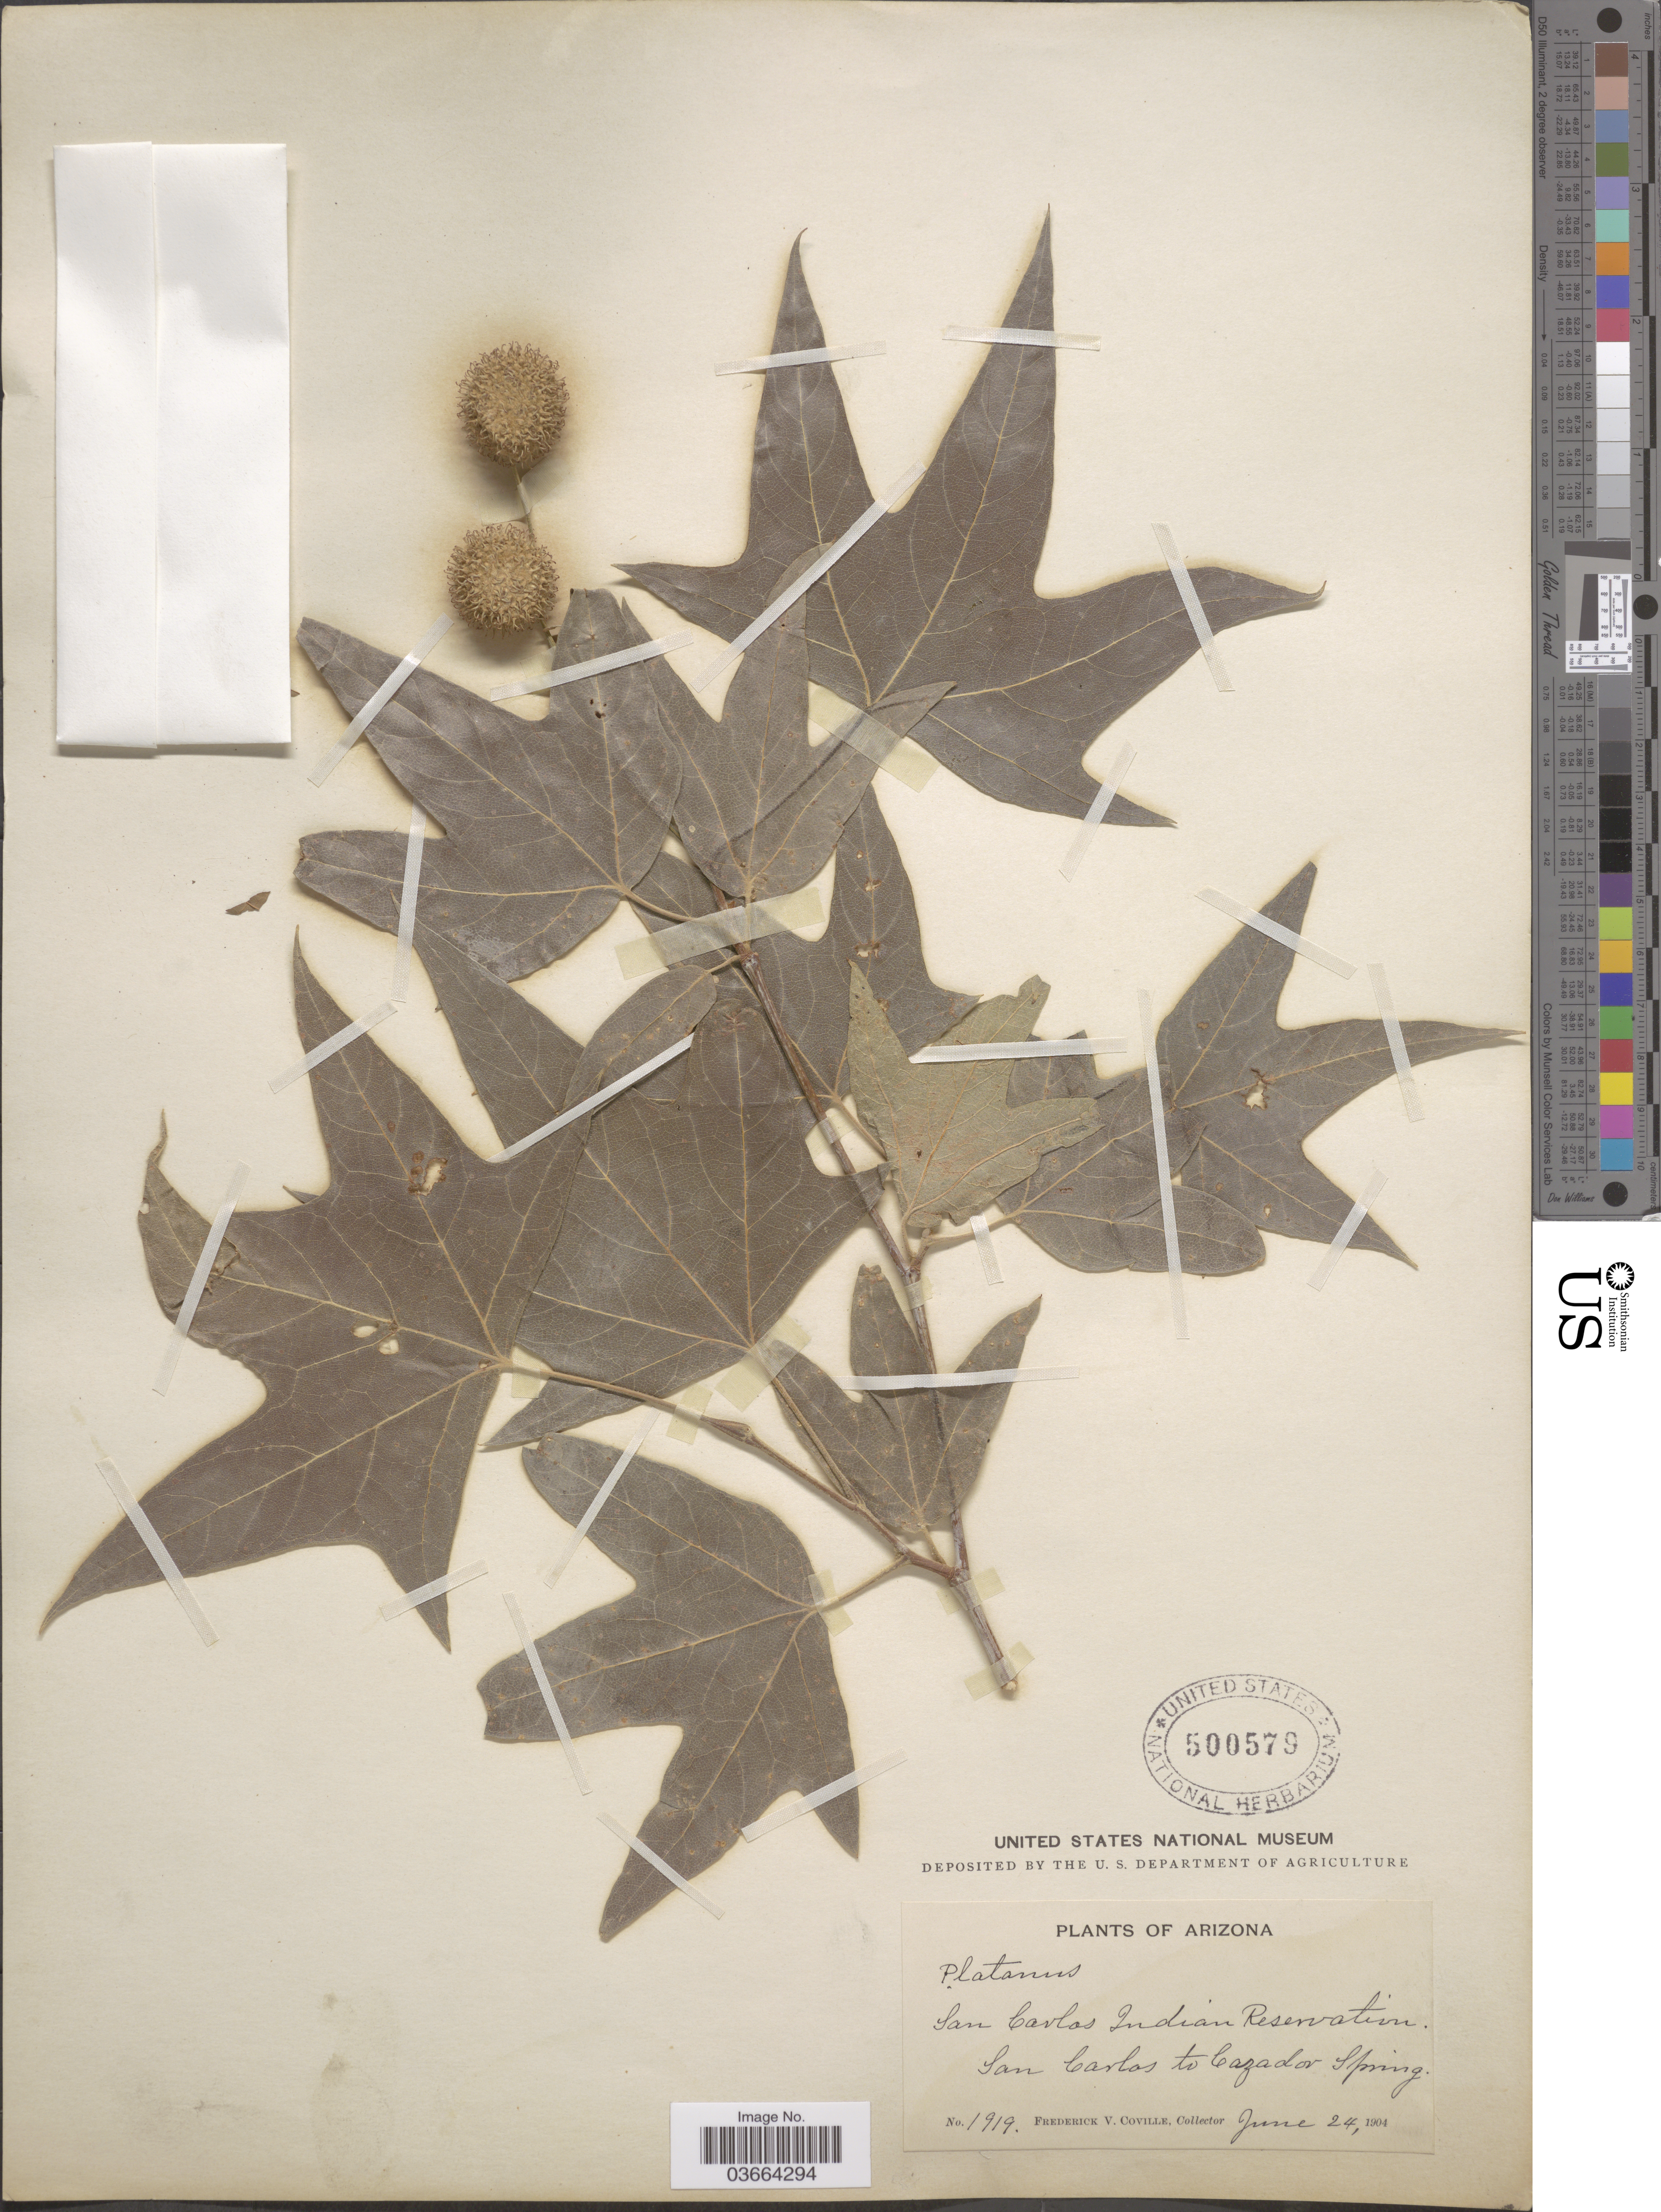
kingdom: Plantae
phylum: Tracheophyta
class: Magnoliopsida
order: Proteales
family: Platanaceae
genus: Platanus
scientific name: Platanus sp.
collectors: F. V. Coville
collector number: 1919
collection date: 1904-06-24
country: United States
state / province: Arizona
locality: San Carlos Indian Reservation. San Carlos to Cazador Spring.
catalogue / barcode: US 500579